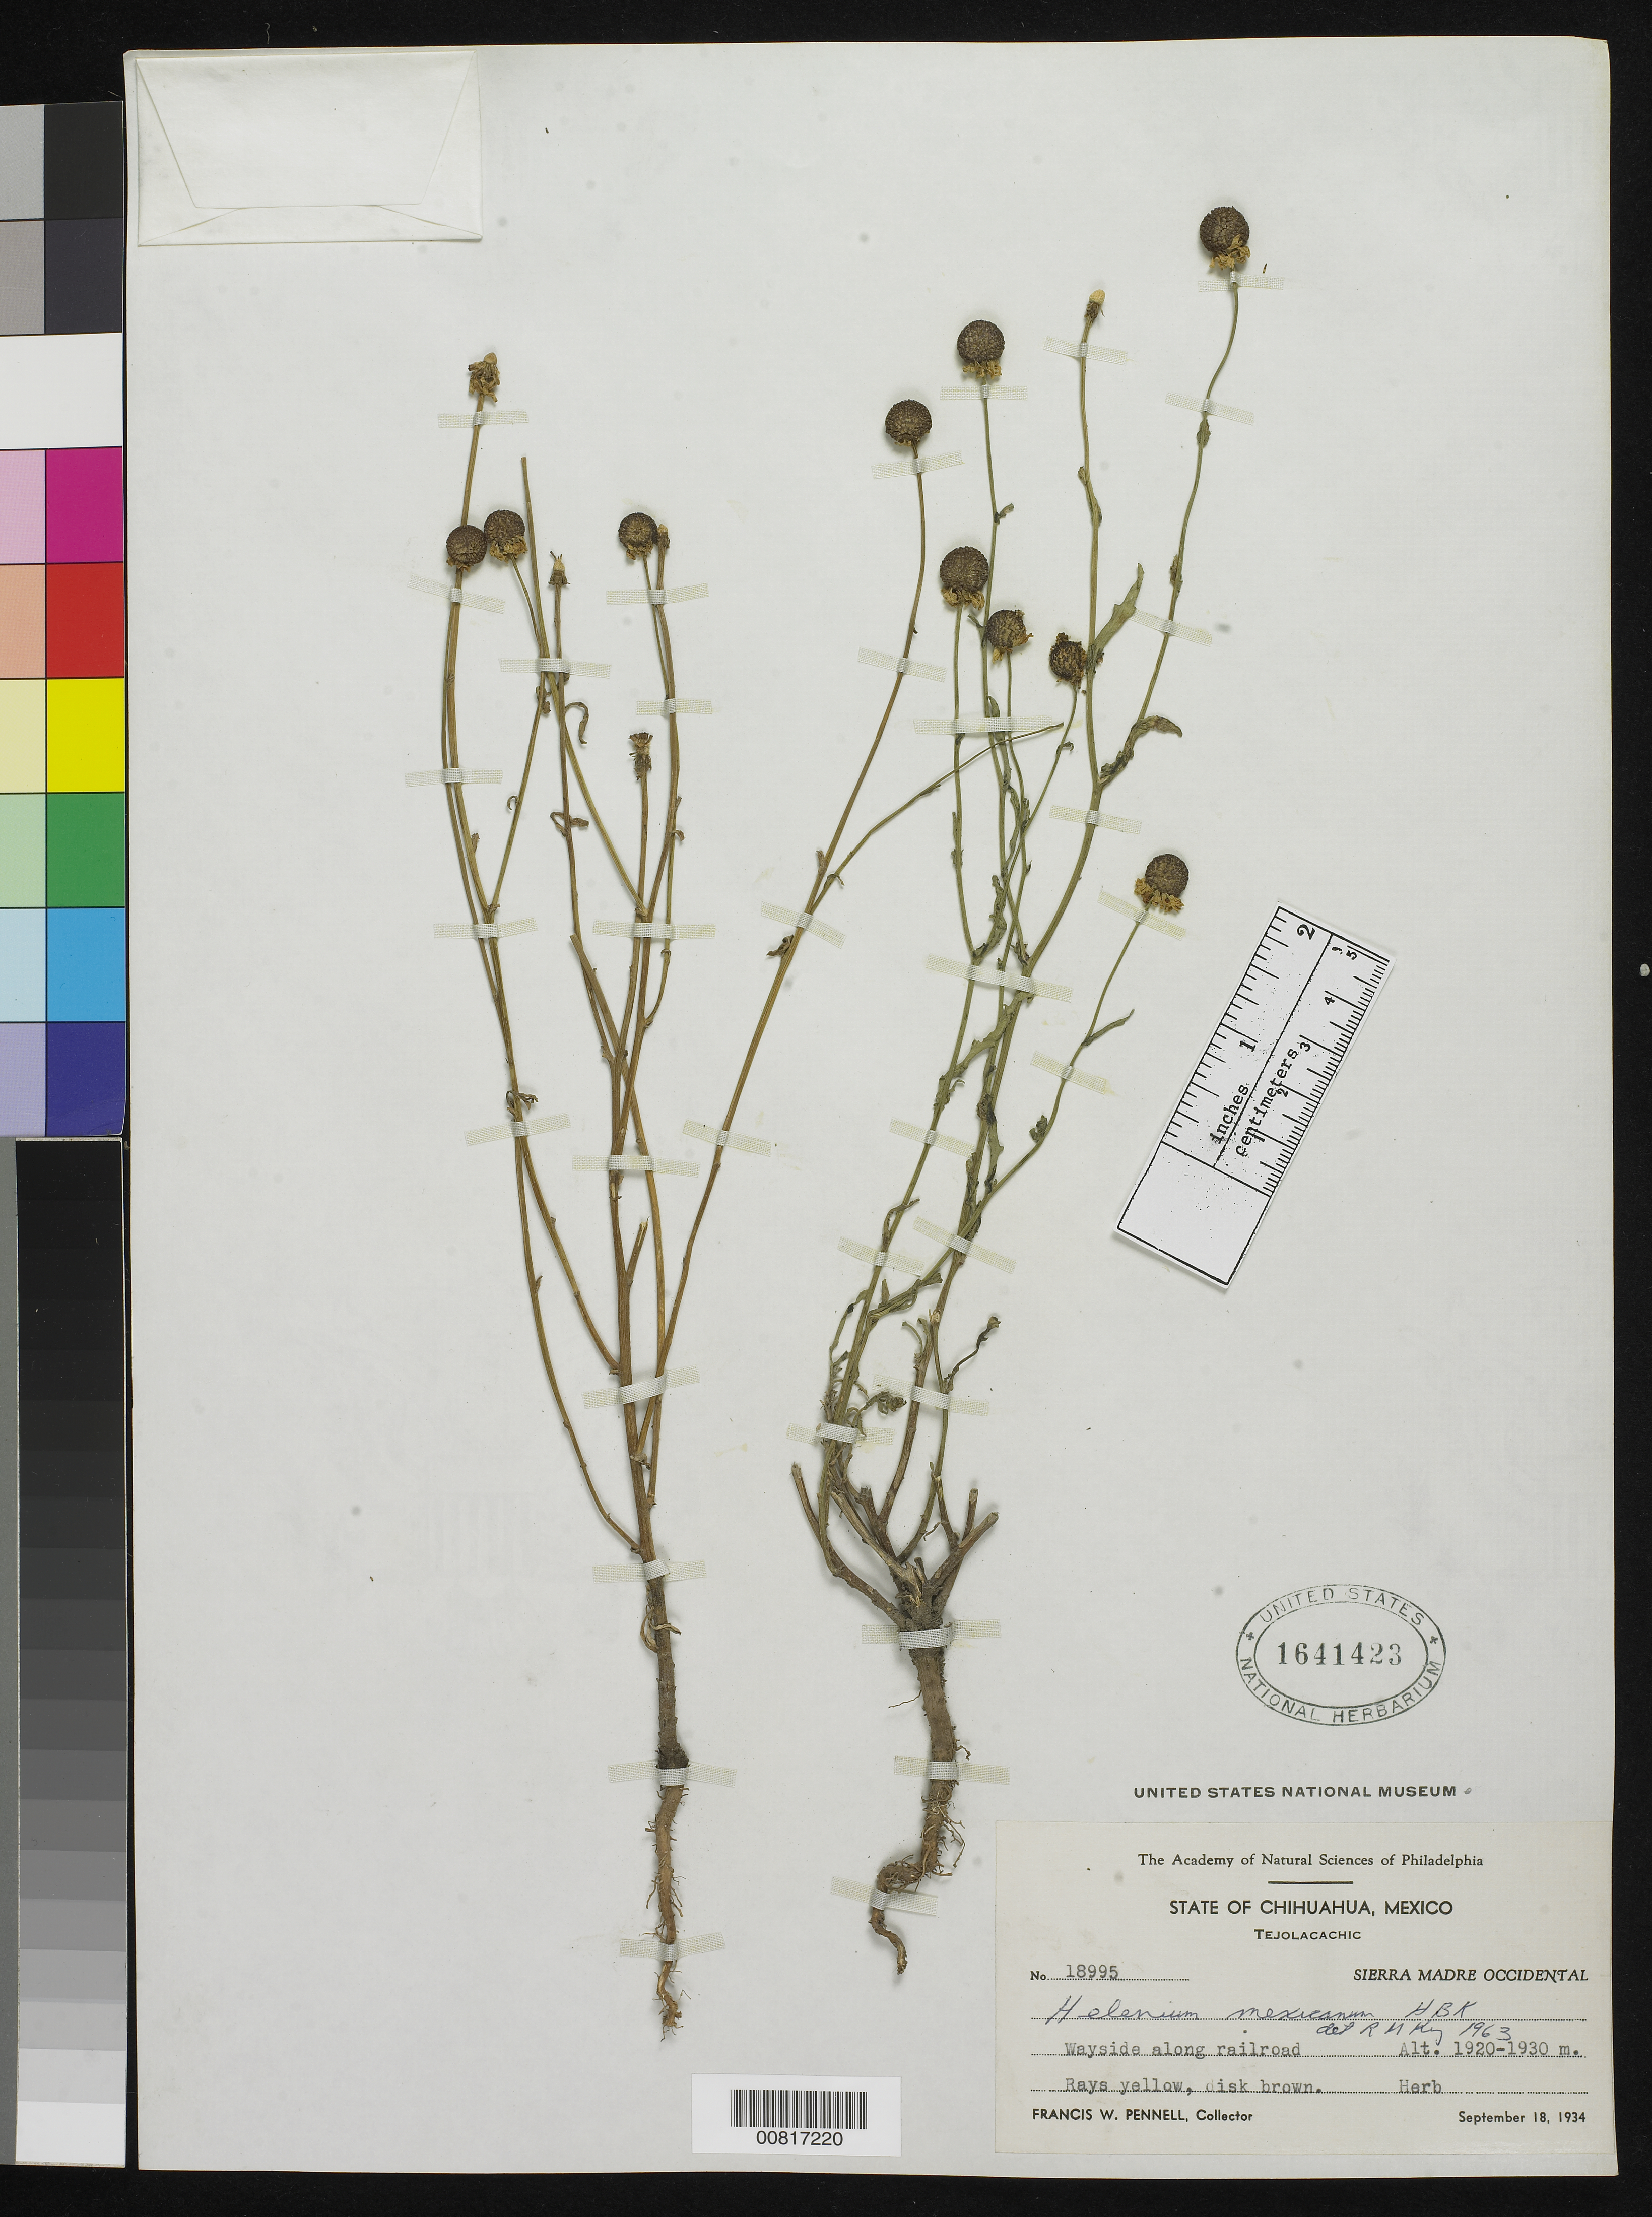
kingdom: Plantae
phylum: Tracheophyta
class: Magnoliopsida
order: Asterales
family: Asteraceae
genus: Helenium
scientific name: Helenium mexicanum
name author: Kunth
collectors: F. W. Pennell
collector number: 18995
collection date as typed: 18 Sep 1934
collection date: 1934-09-18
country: Mexico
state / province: Chihuahua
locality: Wayside along railroad in Tejolacachic, Sierra Madre Occidental, Chihuahua.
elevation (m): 1930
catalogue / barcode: US 1641423